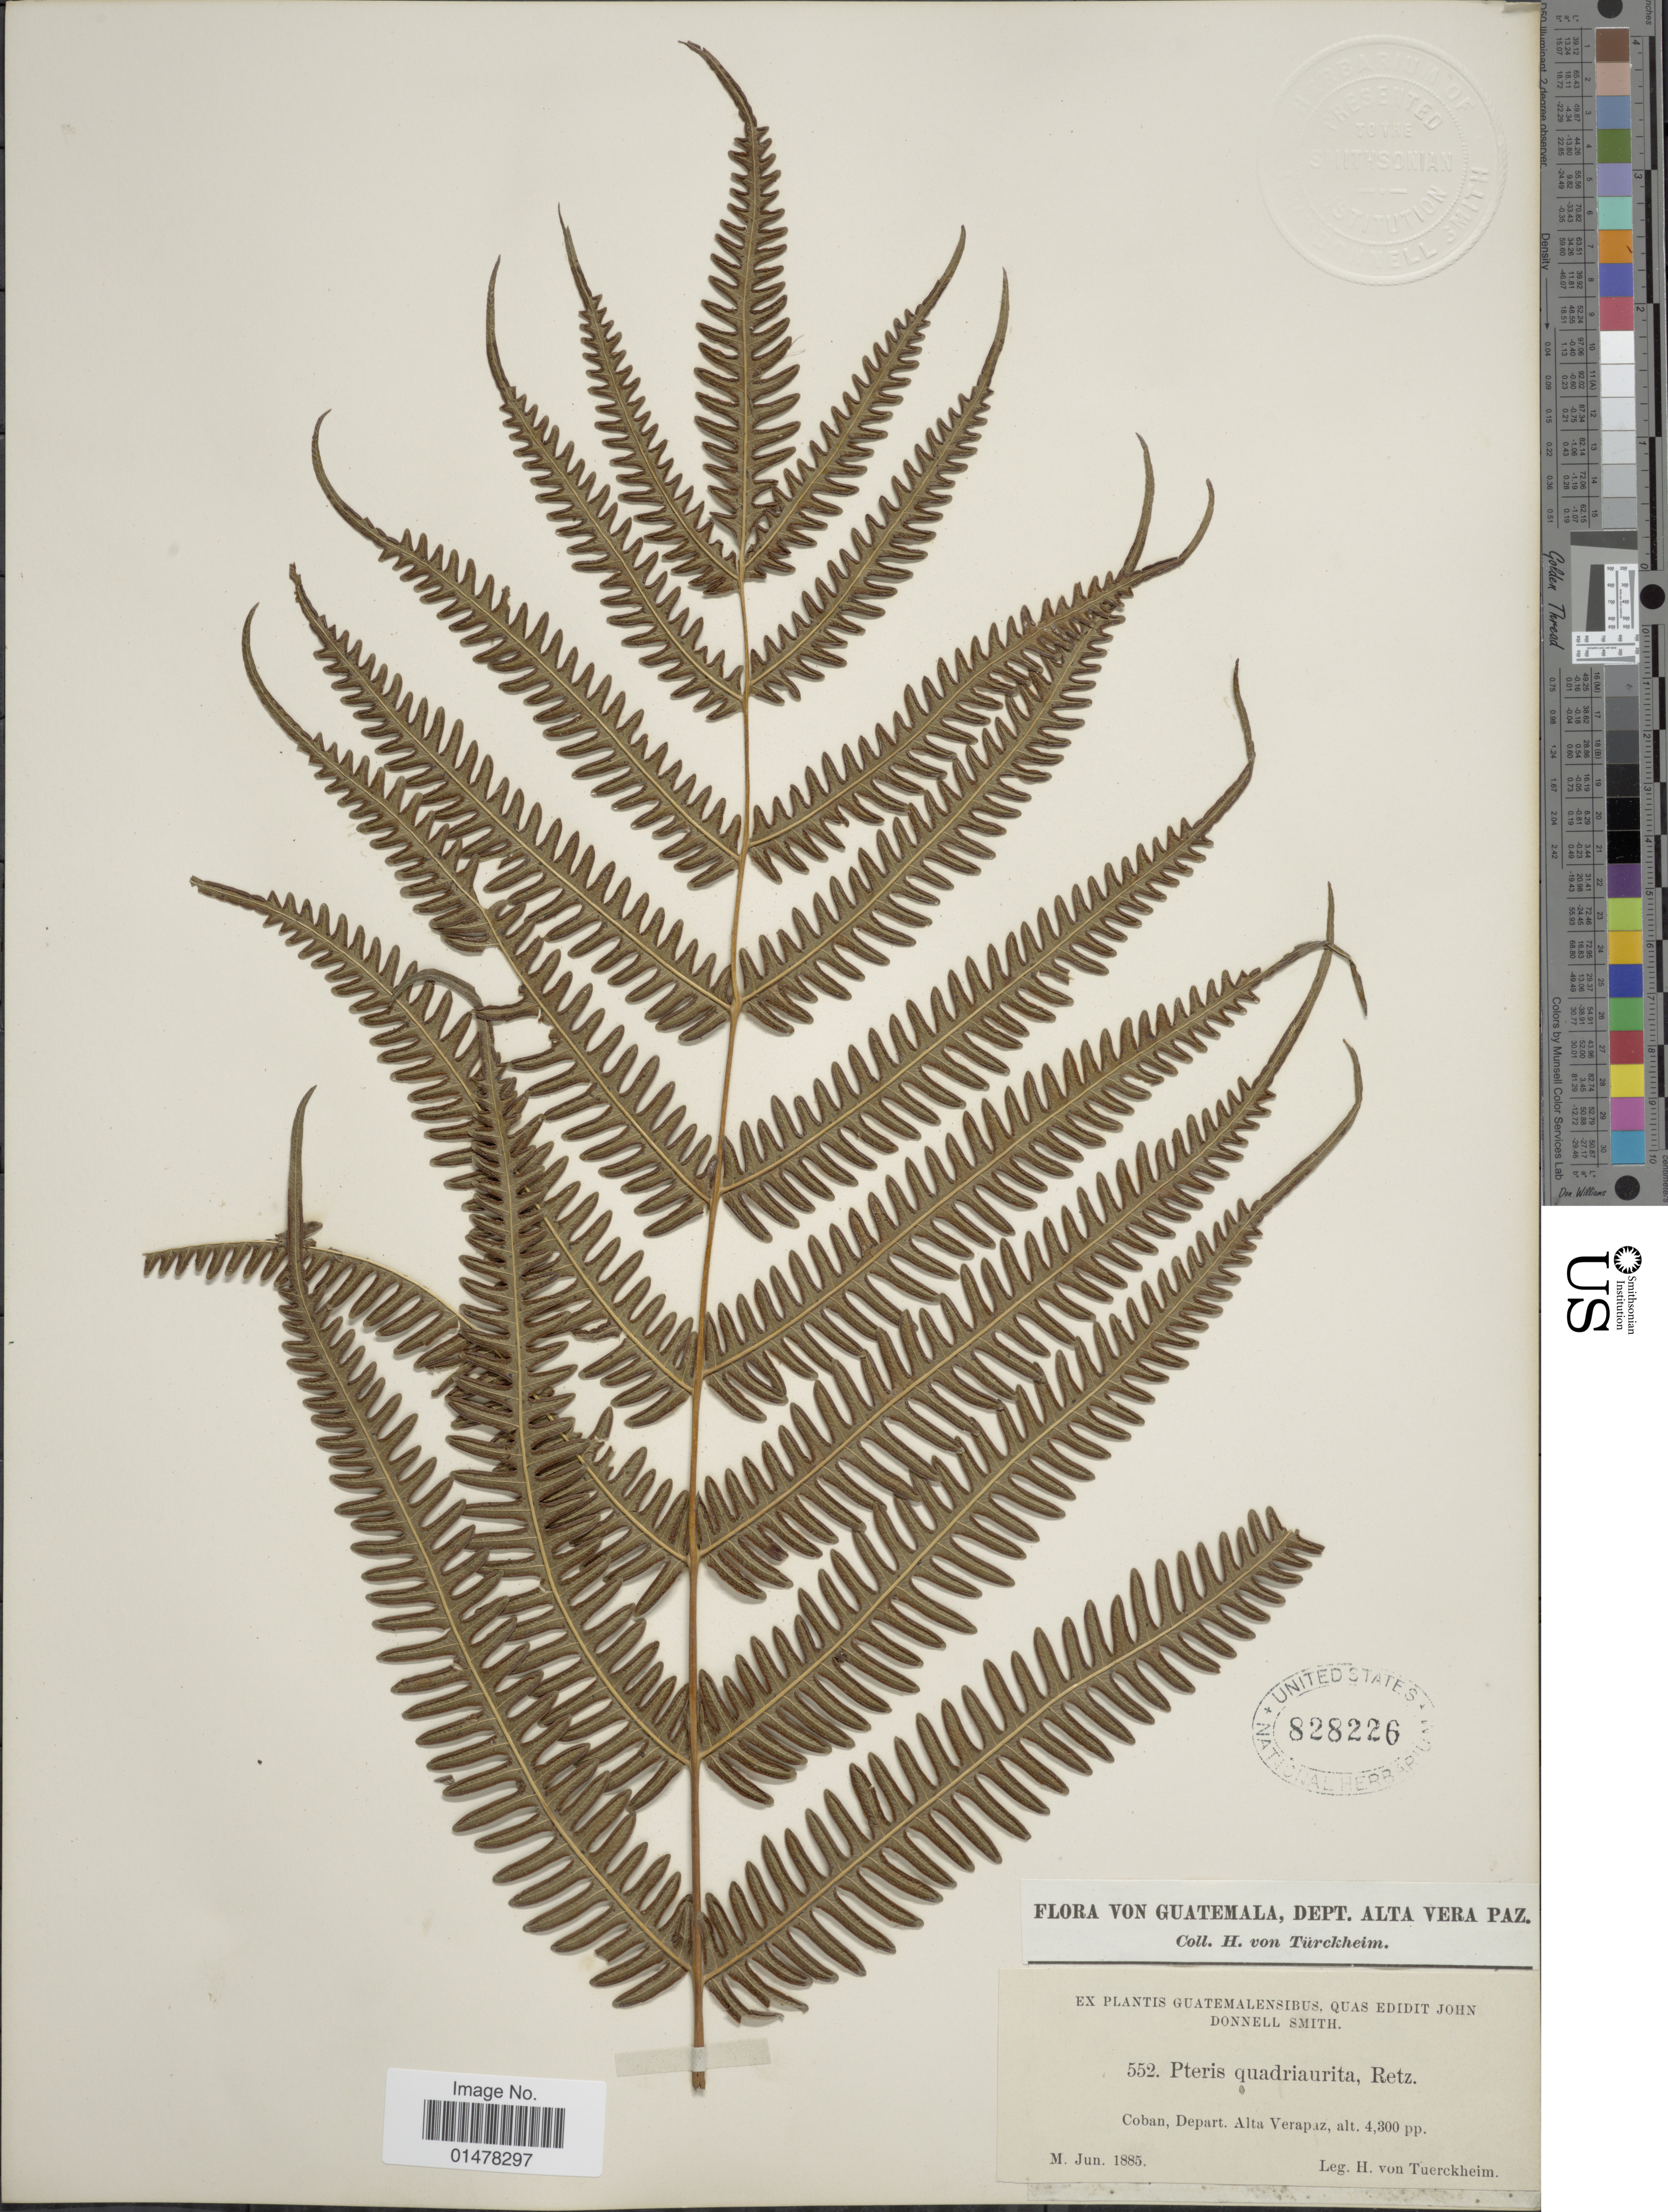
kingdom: Plantae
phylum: Tracheophyta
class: Polypodiopsida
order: Polypodiales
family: Pteridaceae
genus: Pteris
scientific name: Pteris quadriaurita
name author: Retz.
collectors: H. von Tuerckheim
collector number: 552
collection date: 1885-06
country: Guatemala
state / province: Alta Verapaz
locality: Flora von Guatemala, dept. Alta Vera Paz, Coban, Depart. Alta Verapaz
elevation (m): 1311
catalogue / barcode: US 828226